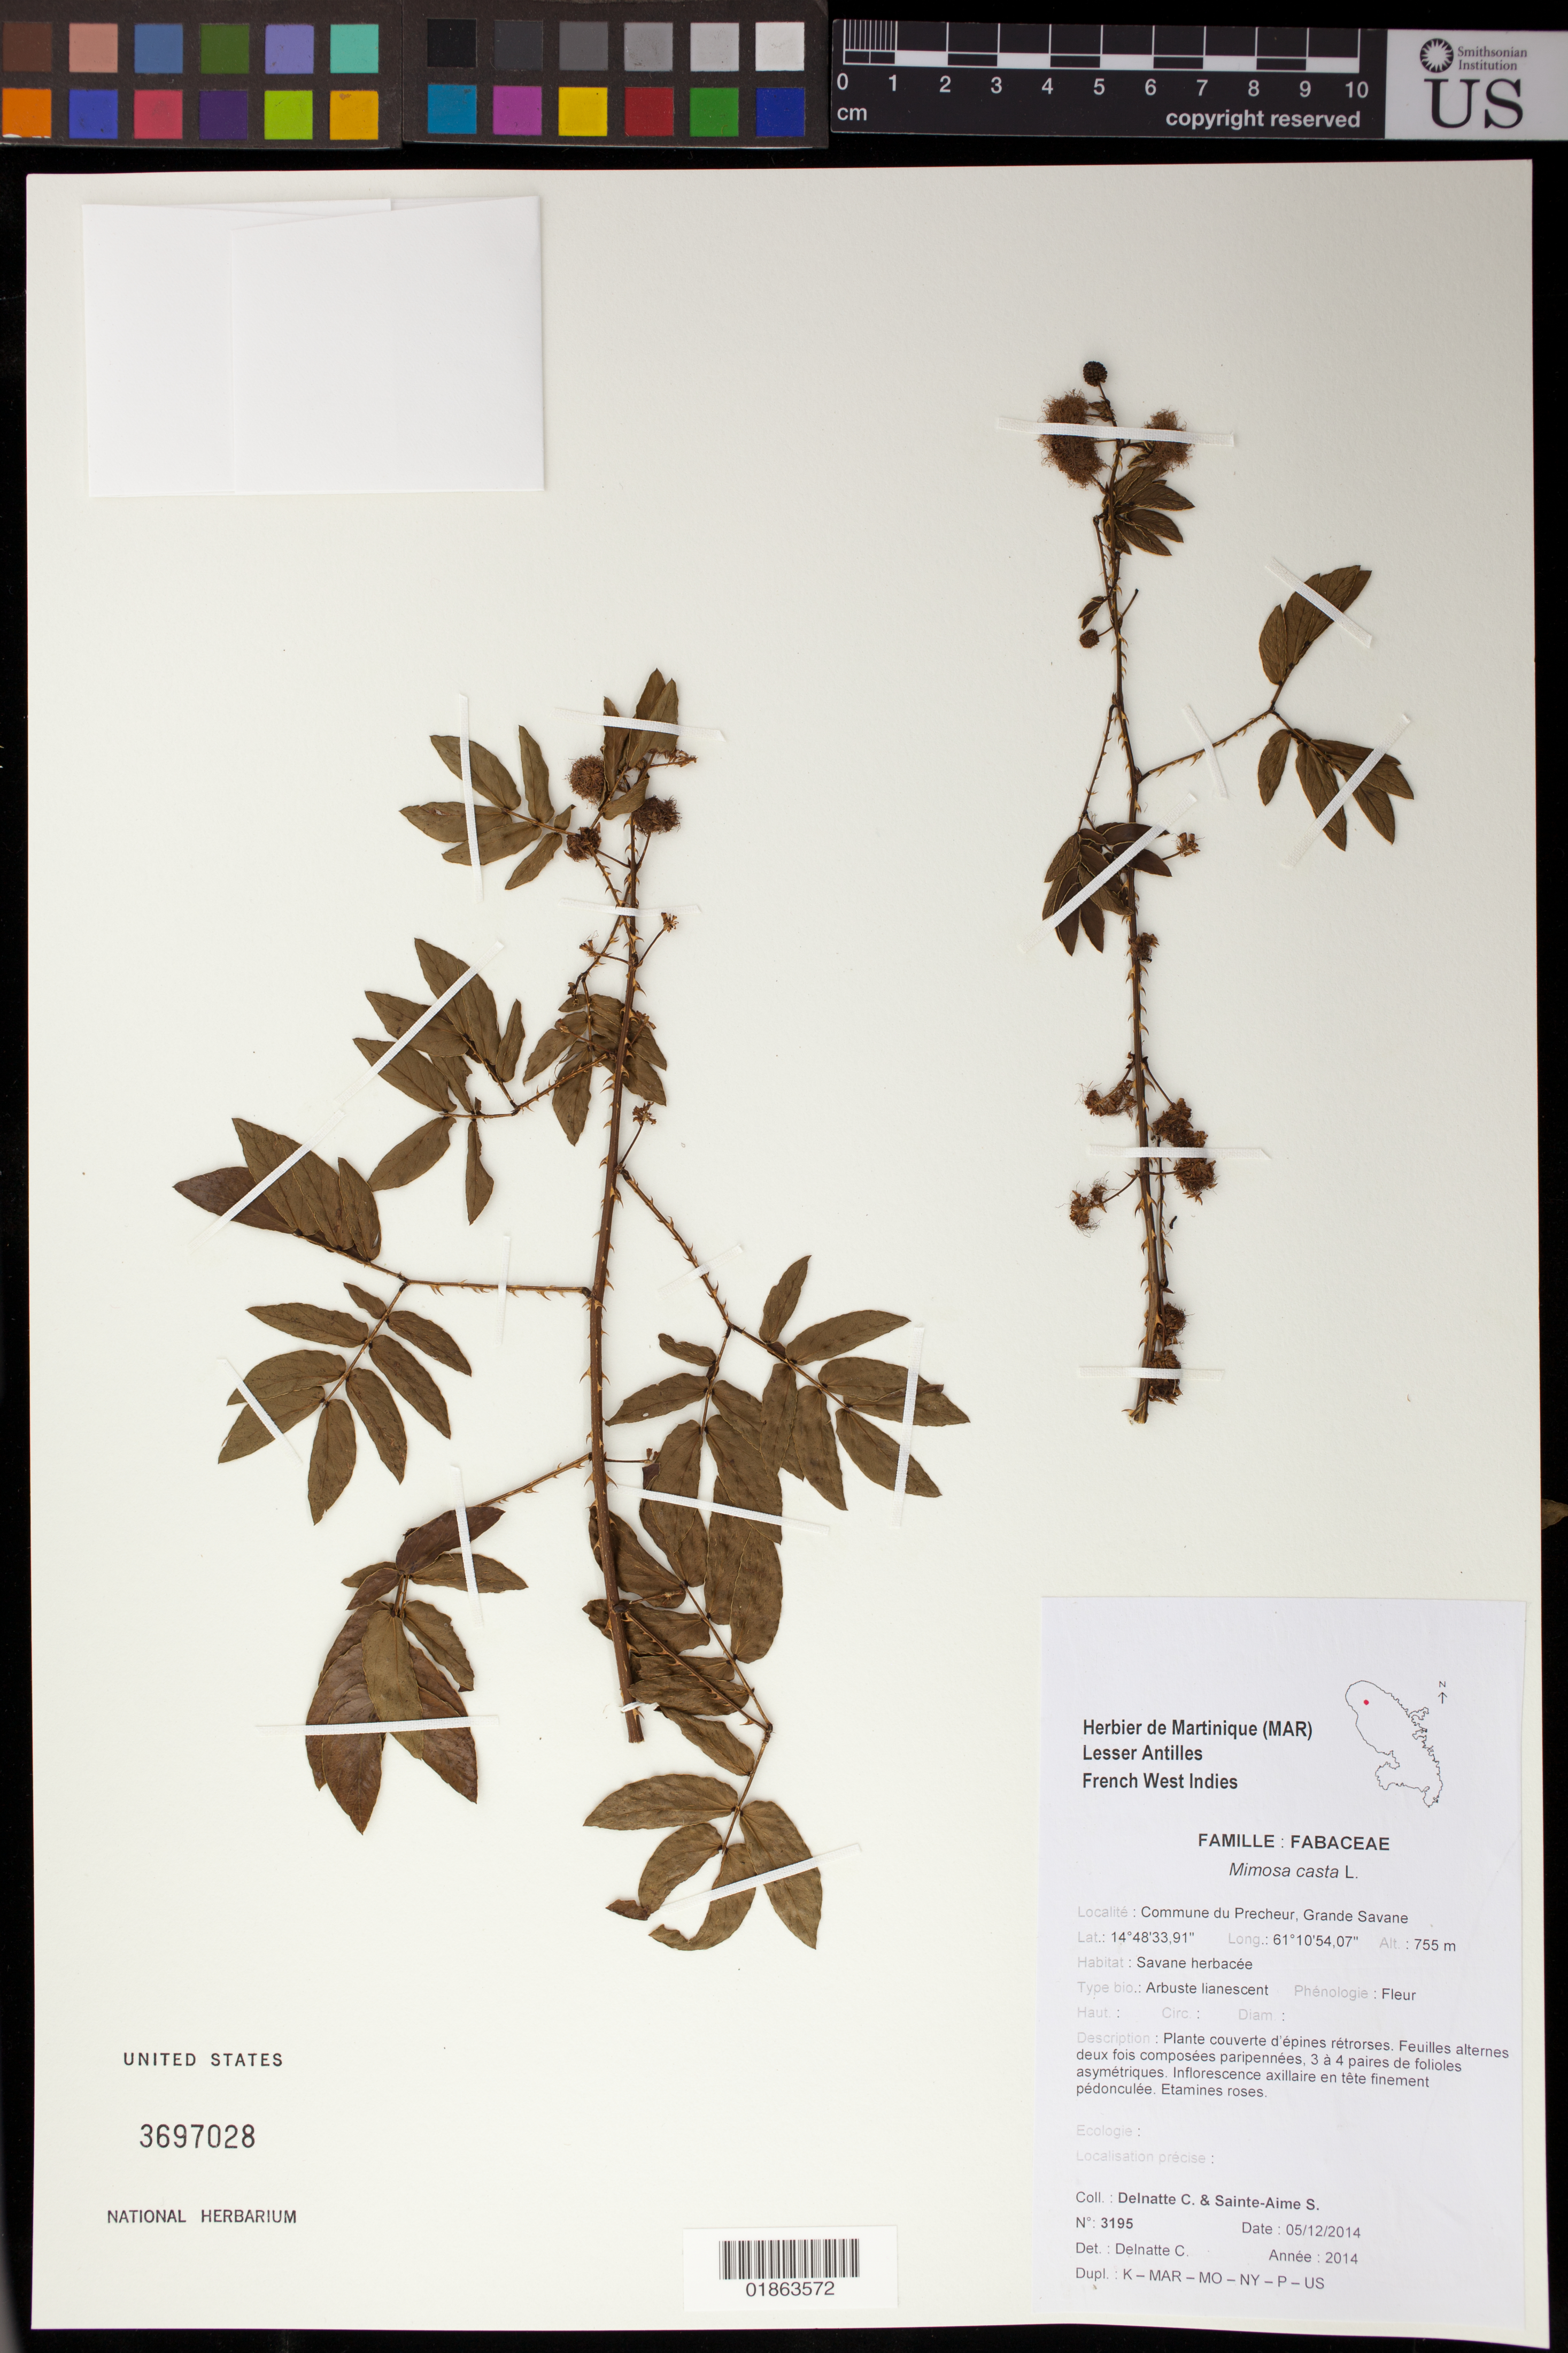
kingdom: Plantae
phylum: Tracheophyta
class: Magnoliopsida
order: Fabales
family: Fabaceae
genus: Mimosa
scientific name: Mimosa casta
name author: L.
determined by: Delnatte, C.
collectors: C. Delnatte & S. Saint-Aime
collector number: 3195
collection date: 2014-12-05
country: Martinique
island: Martinique I.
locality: Commune du Precheur, Grande Savane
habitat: Savane herbacée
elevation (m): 755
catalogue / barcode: US 3697028